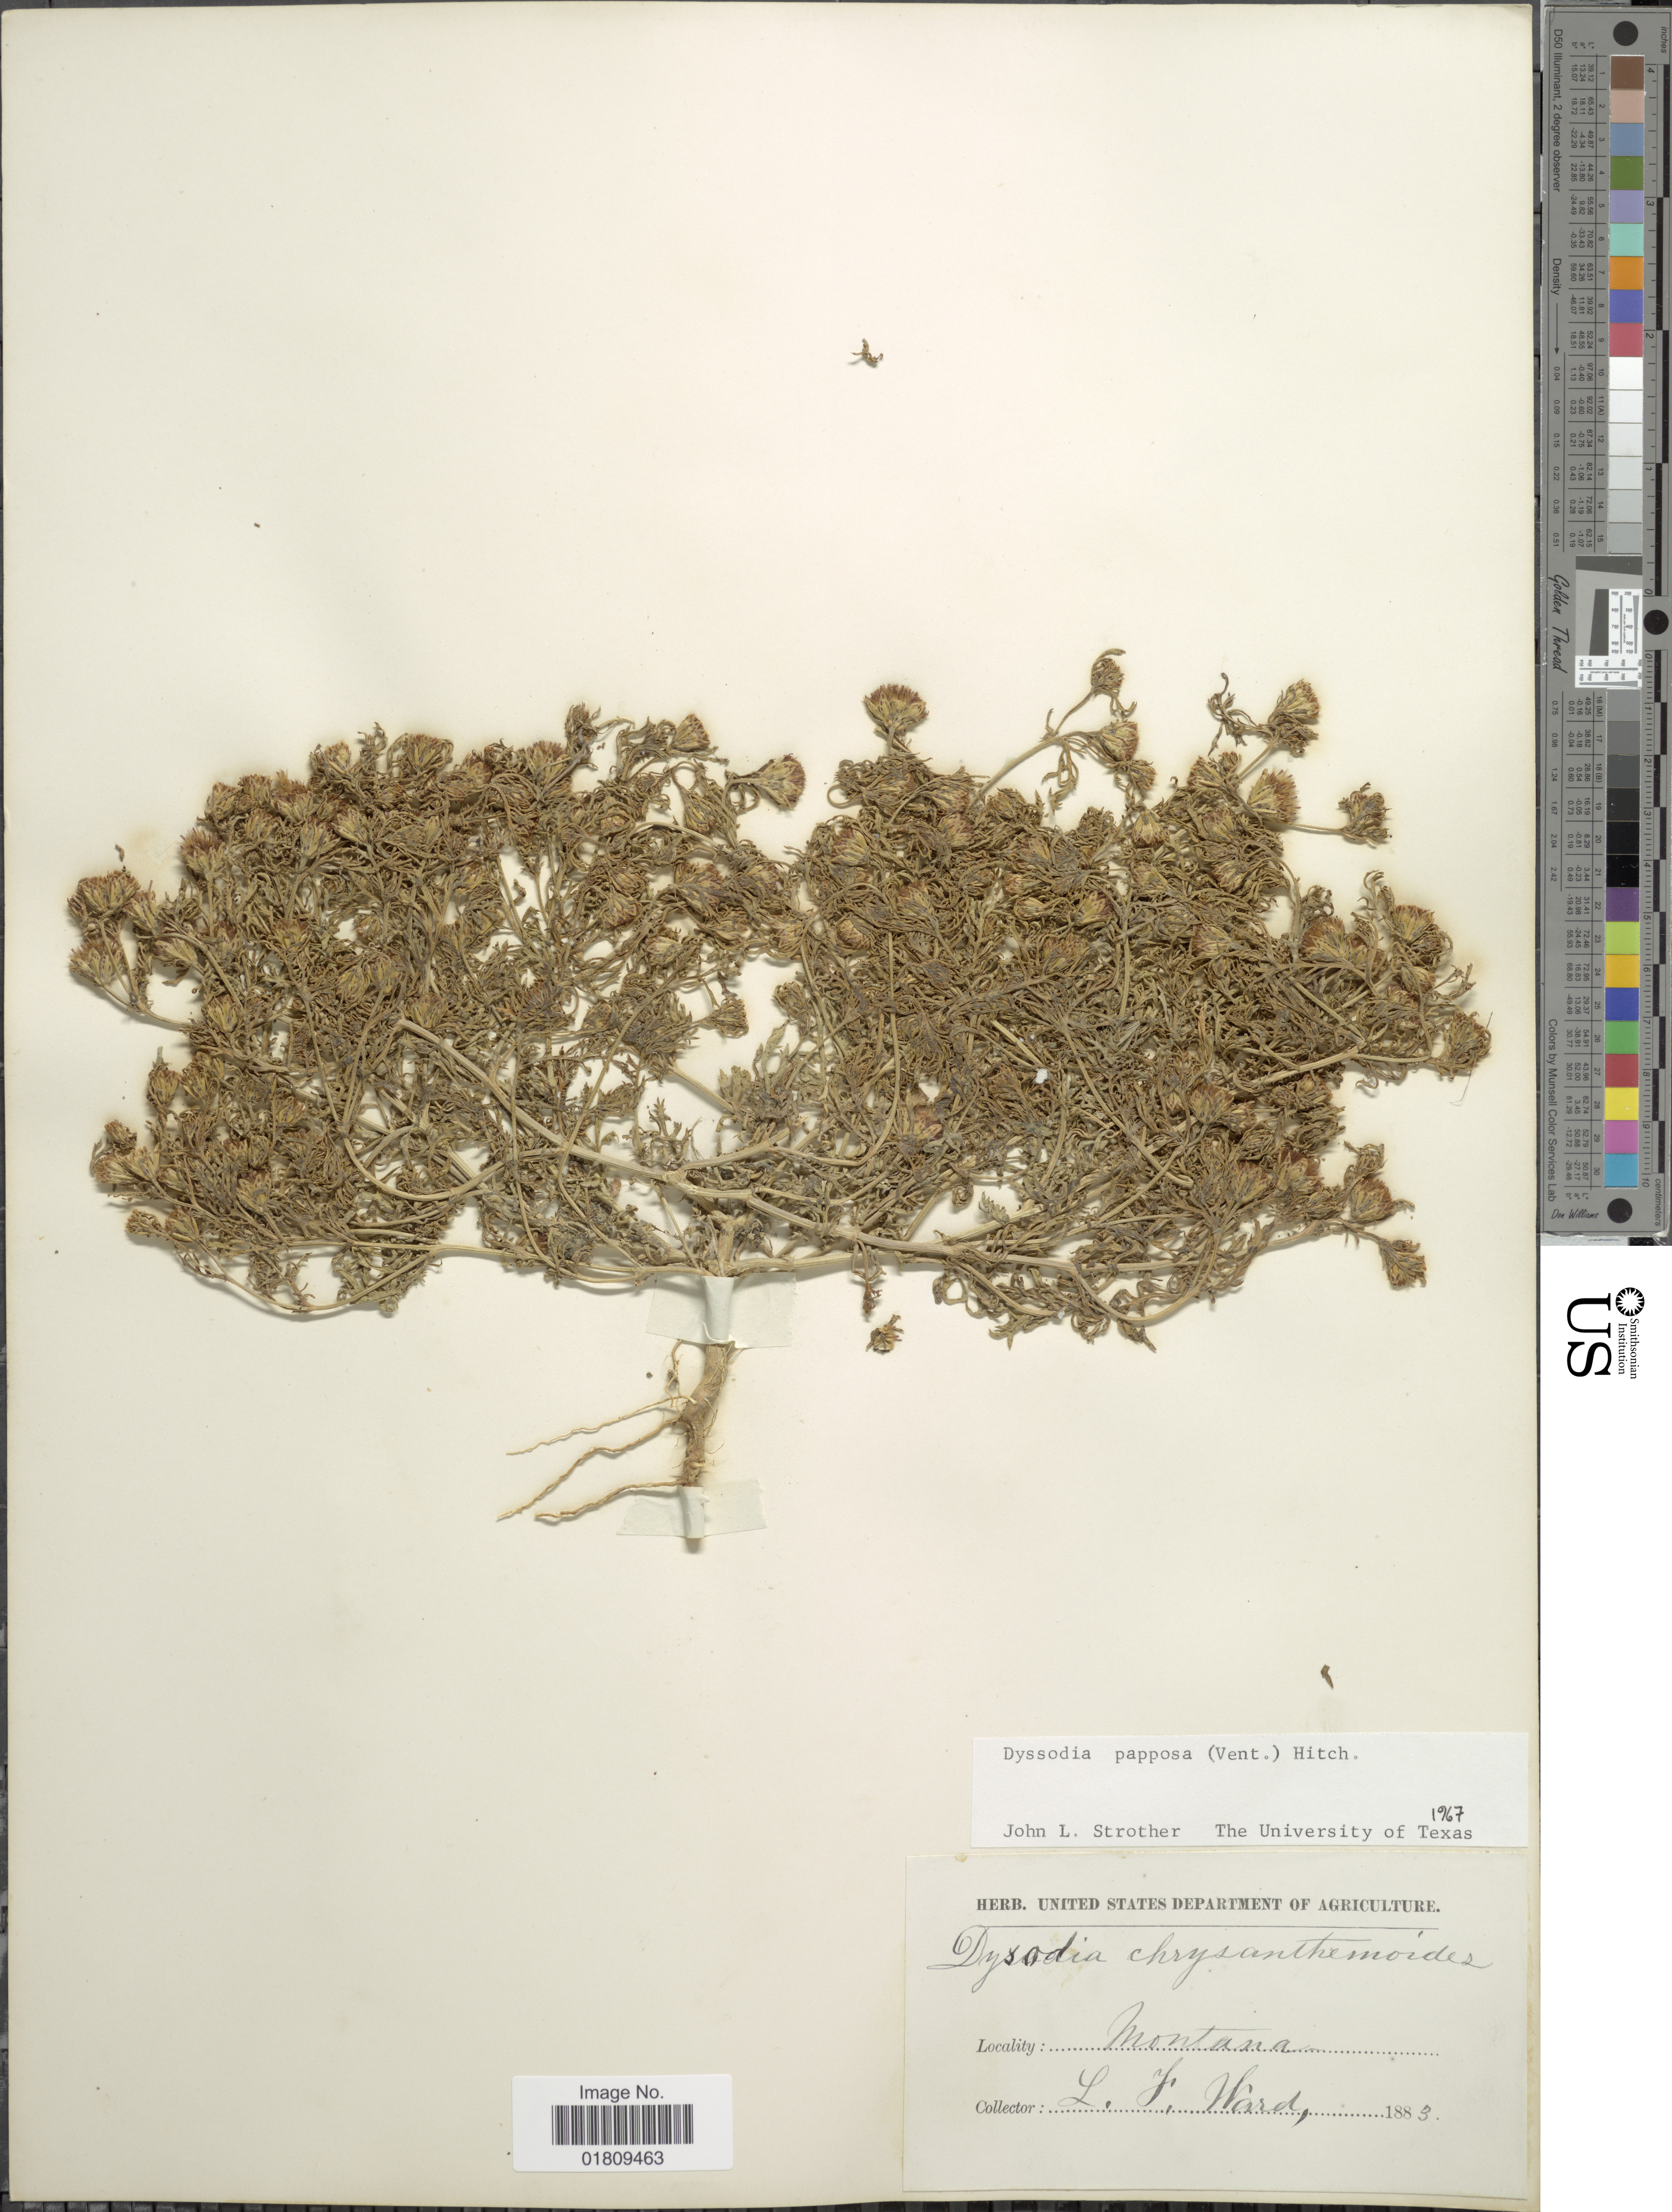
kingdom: Plantae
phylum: Tracheophyta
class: Magnoliopsida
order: Asterales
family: Asteraceae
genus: Dyssodia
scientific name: Dyssodia papposa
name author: (Vent.) Hitchc.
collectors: L. Ward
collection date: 1883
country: United States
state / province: Montana